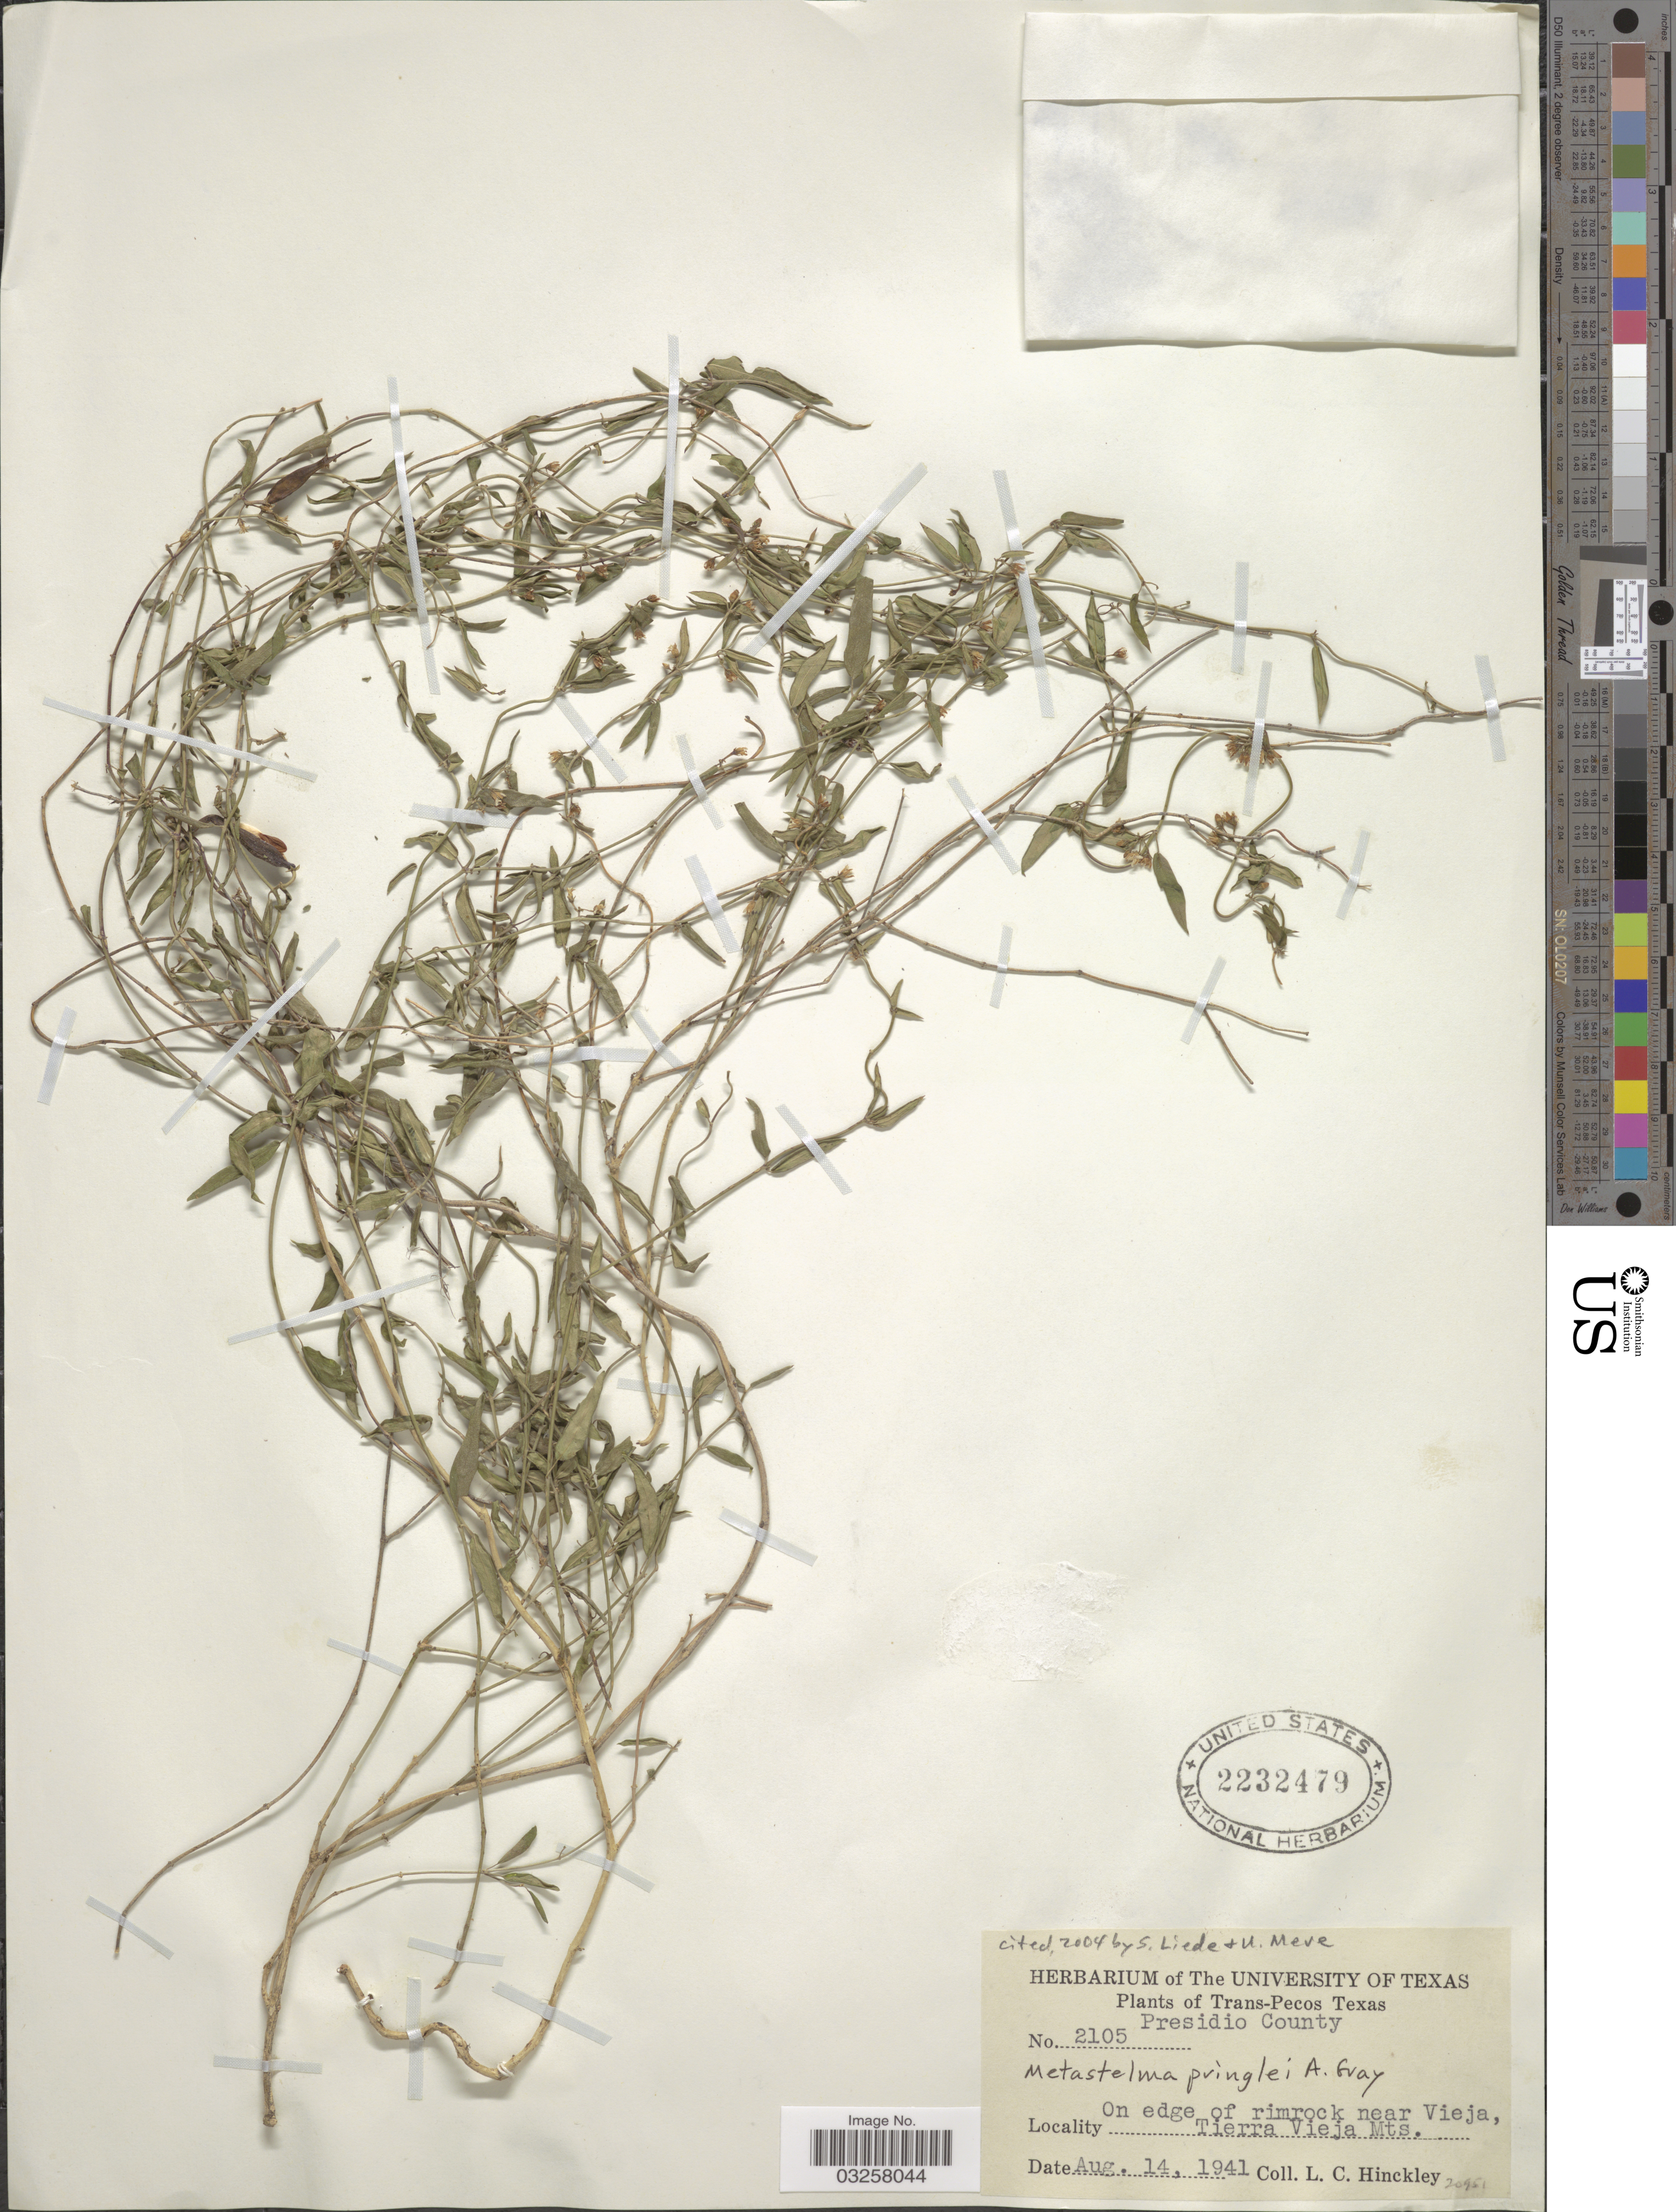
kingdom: Plantae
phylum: Tracheophyta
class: Magnoliopsida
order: Gentianales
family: Apocynaceae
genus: Metastelma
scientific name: Metastelma pringlei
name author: A. Gray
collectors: L. Hinckley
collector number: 2105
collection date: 1941-08-14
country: United States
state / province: Texas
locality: Trans-Pecos. Presidio County. On edge of rimrock near Vieja, Tierra Vieja Mts.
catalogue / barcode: US 2232479